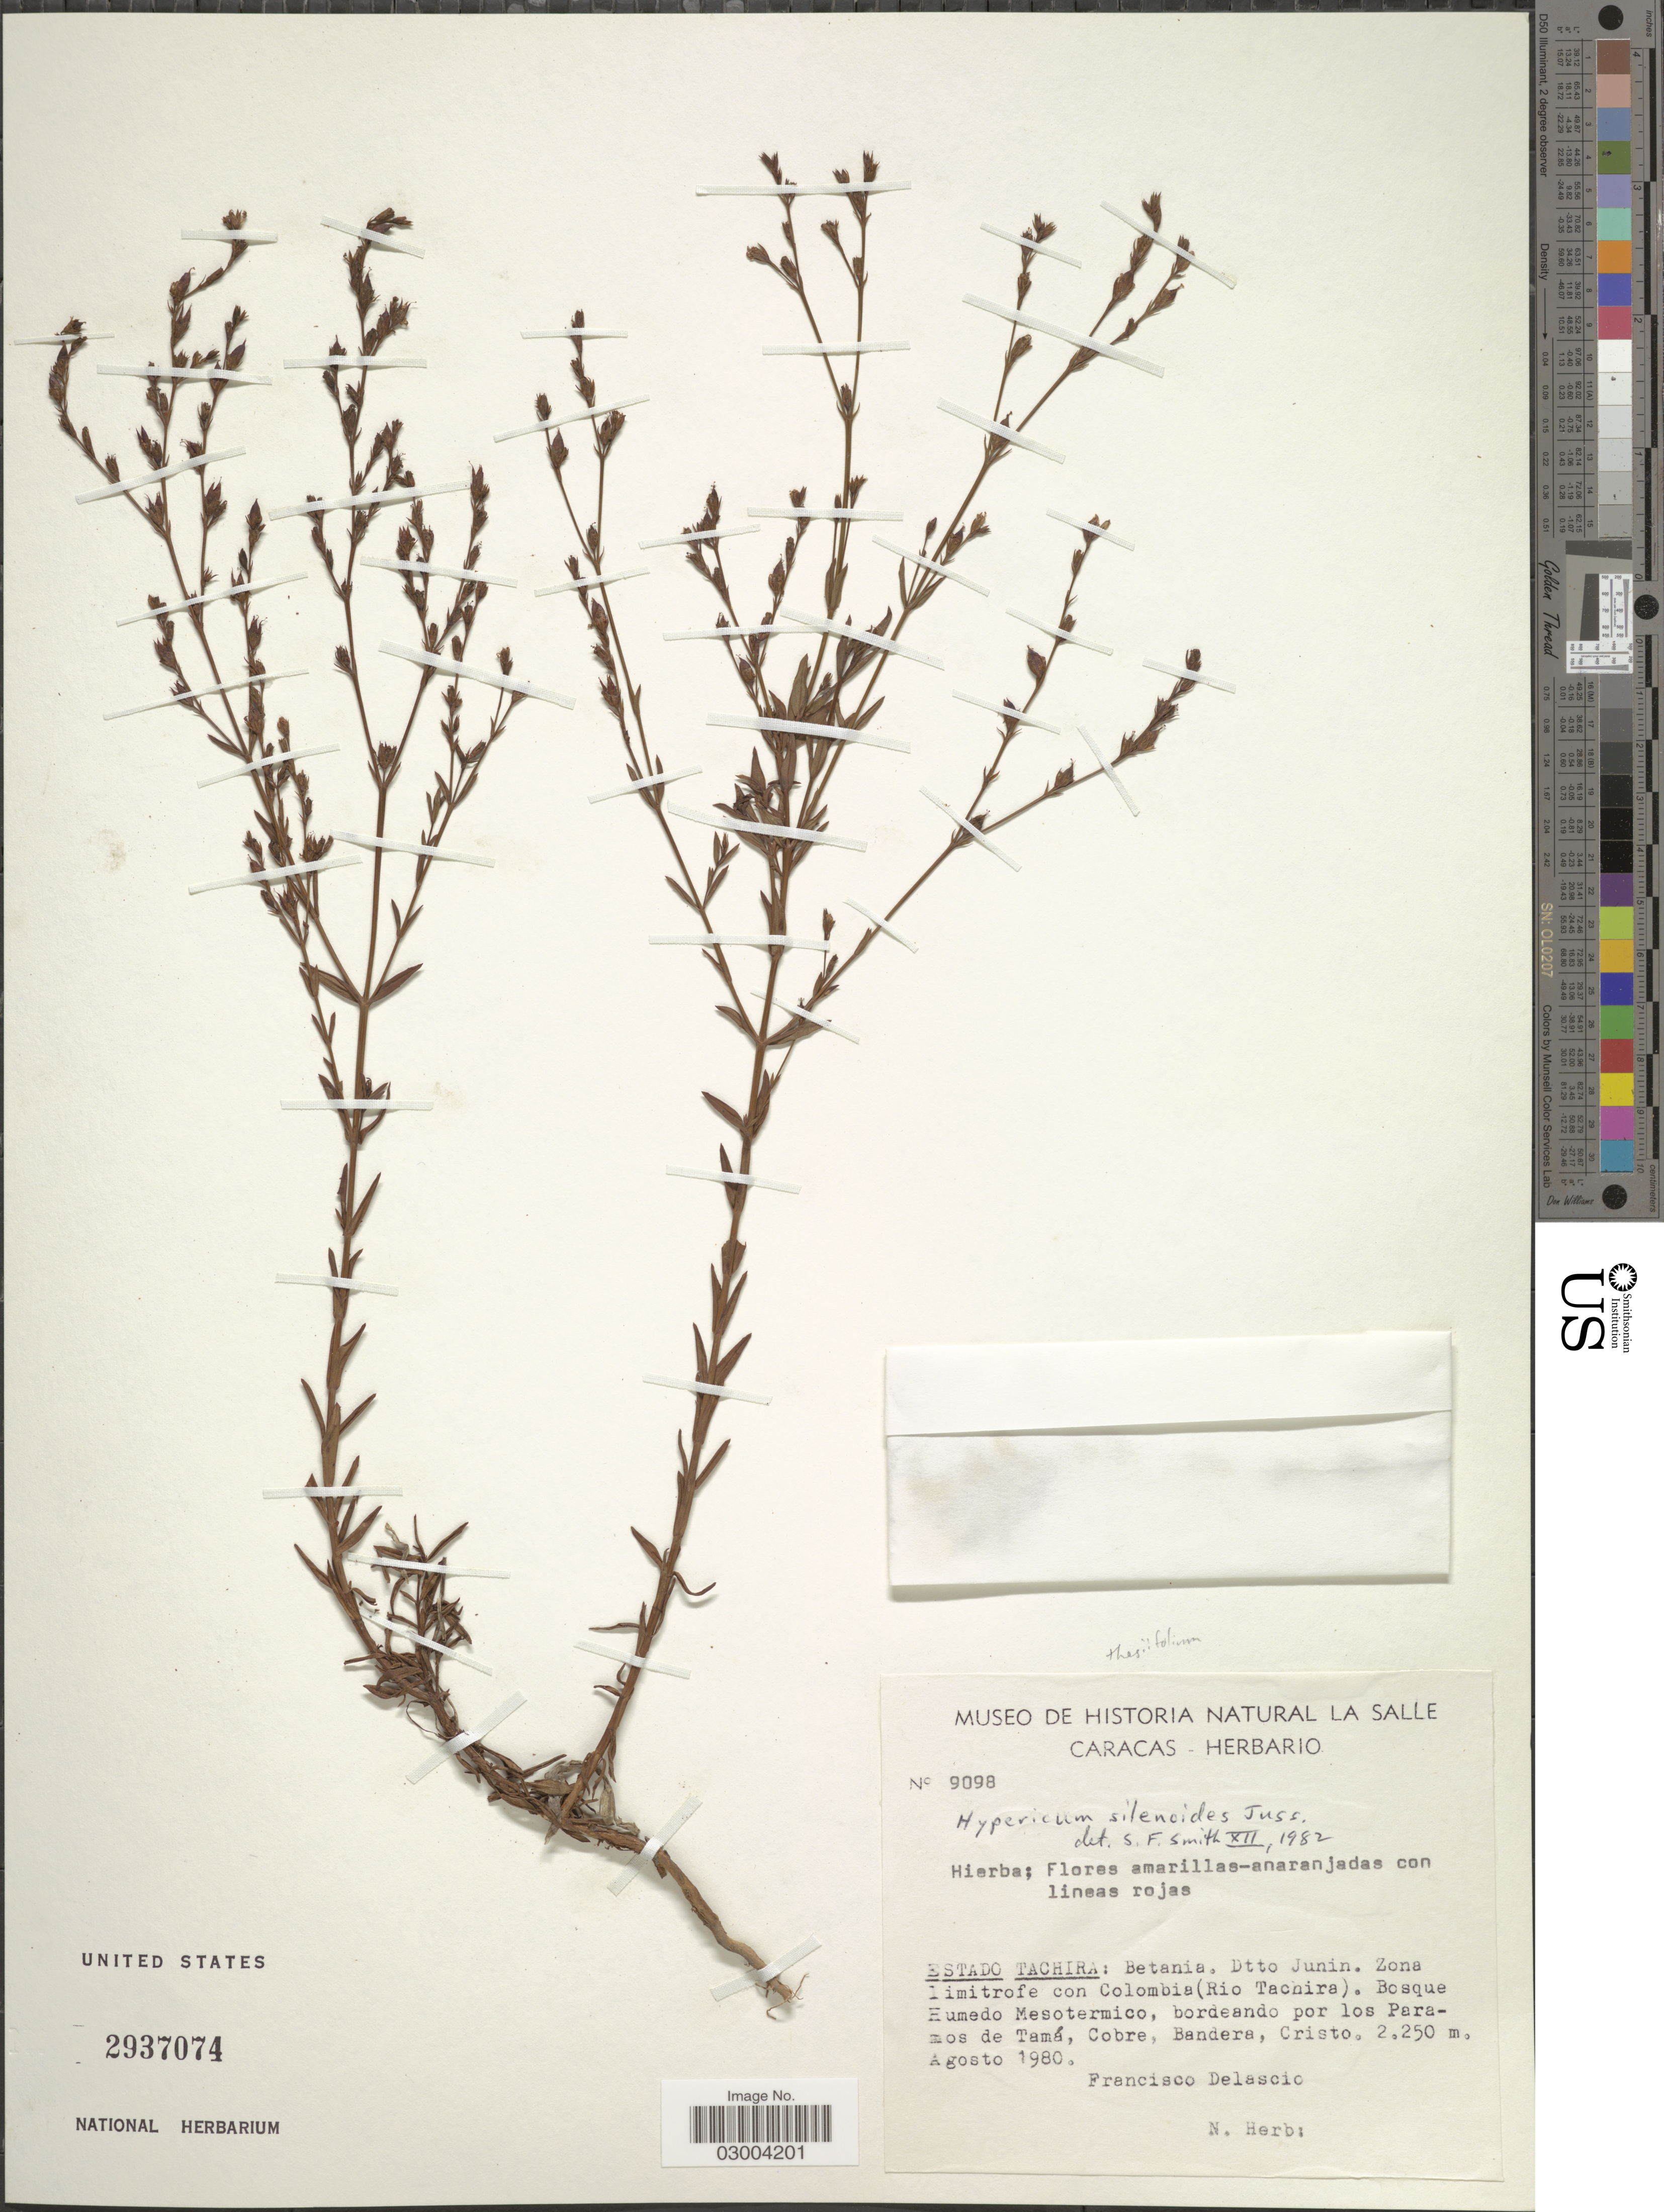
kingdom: Plantae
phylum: Tracheophyta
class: Magnoliopsida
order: Malpighiales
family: Hypericaceae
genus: Hypericum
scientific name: Hypericum silenoides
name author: Juss.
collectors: F. Delascio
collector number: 9098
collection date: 1980-08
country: Venezuela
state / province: Tachira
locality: Betania, Dtto. Junin, Zona limitrofe con Colombia (Rio Tachira), Bosque Humedo Mesotermico, bordeando por los Paramos de Tamá, Cobre, Bandera, Cristo.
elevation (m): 2250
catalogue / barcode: US 2937074